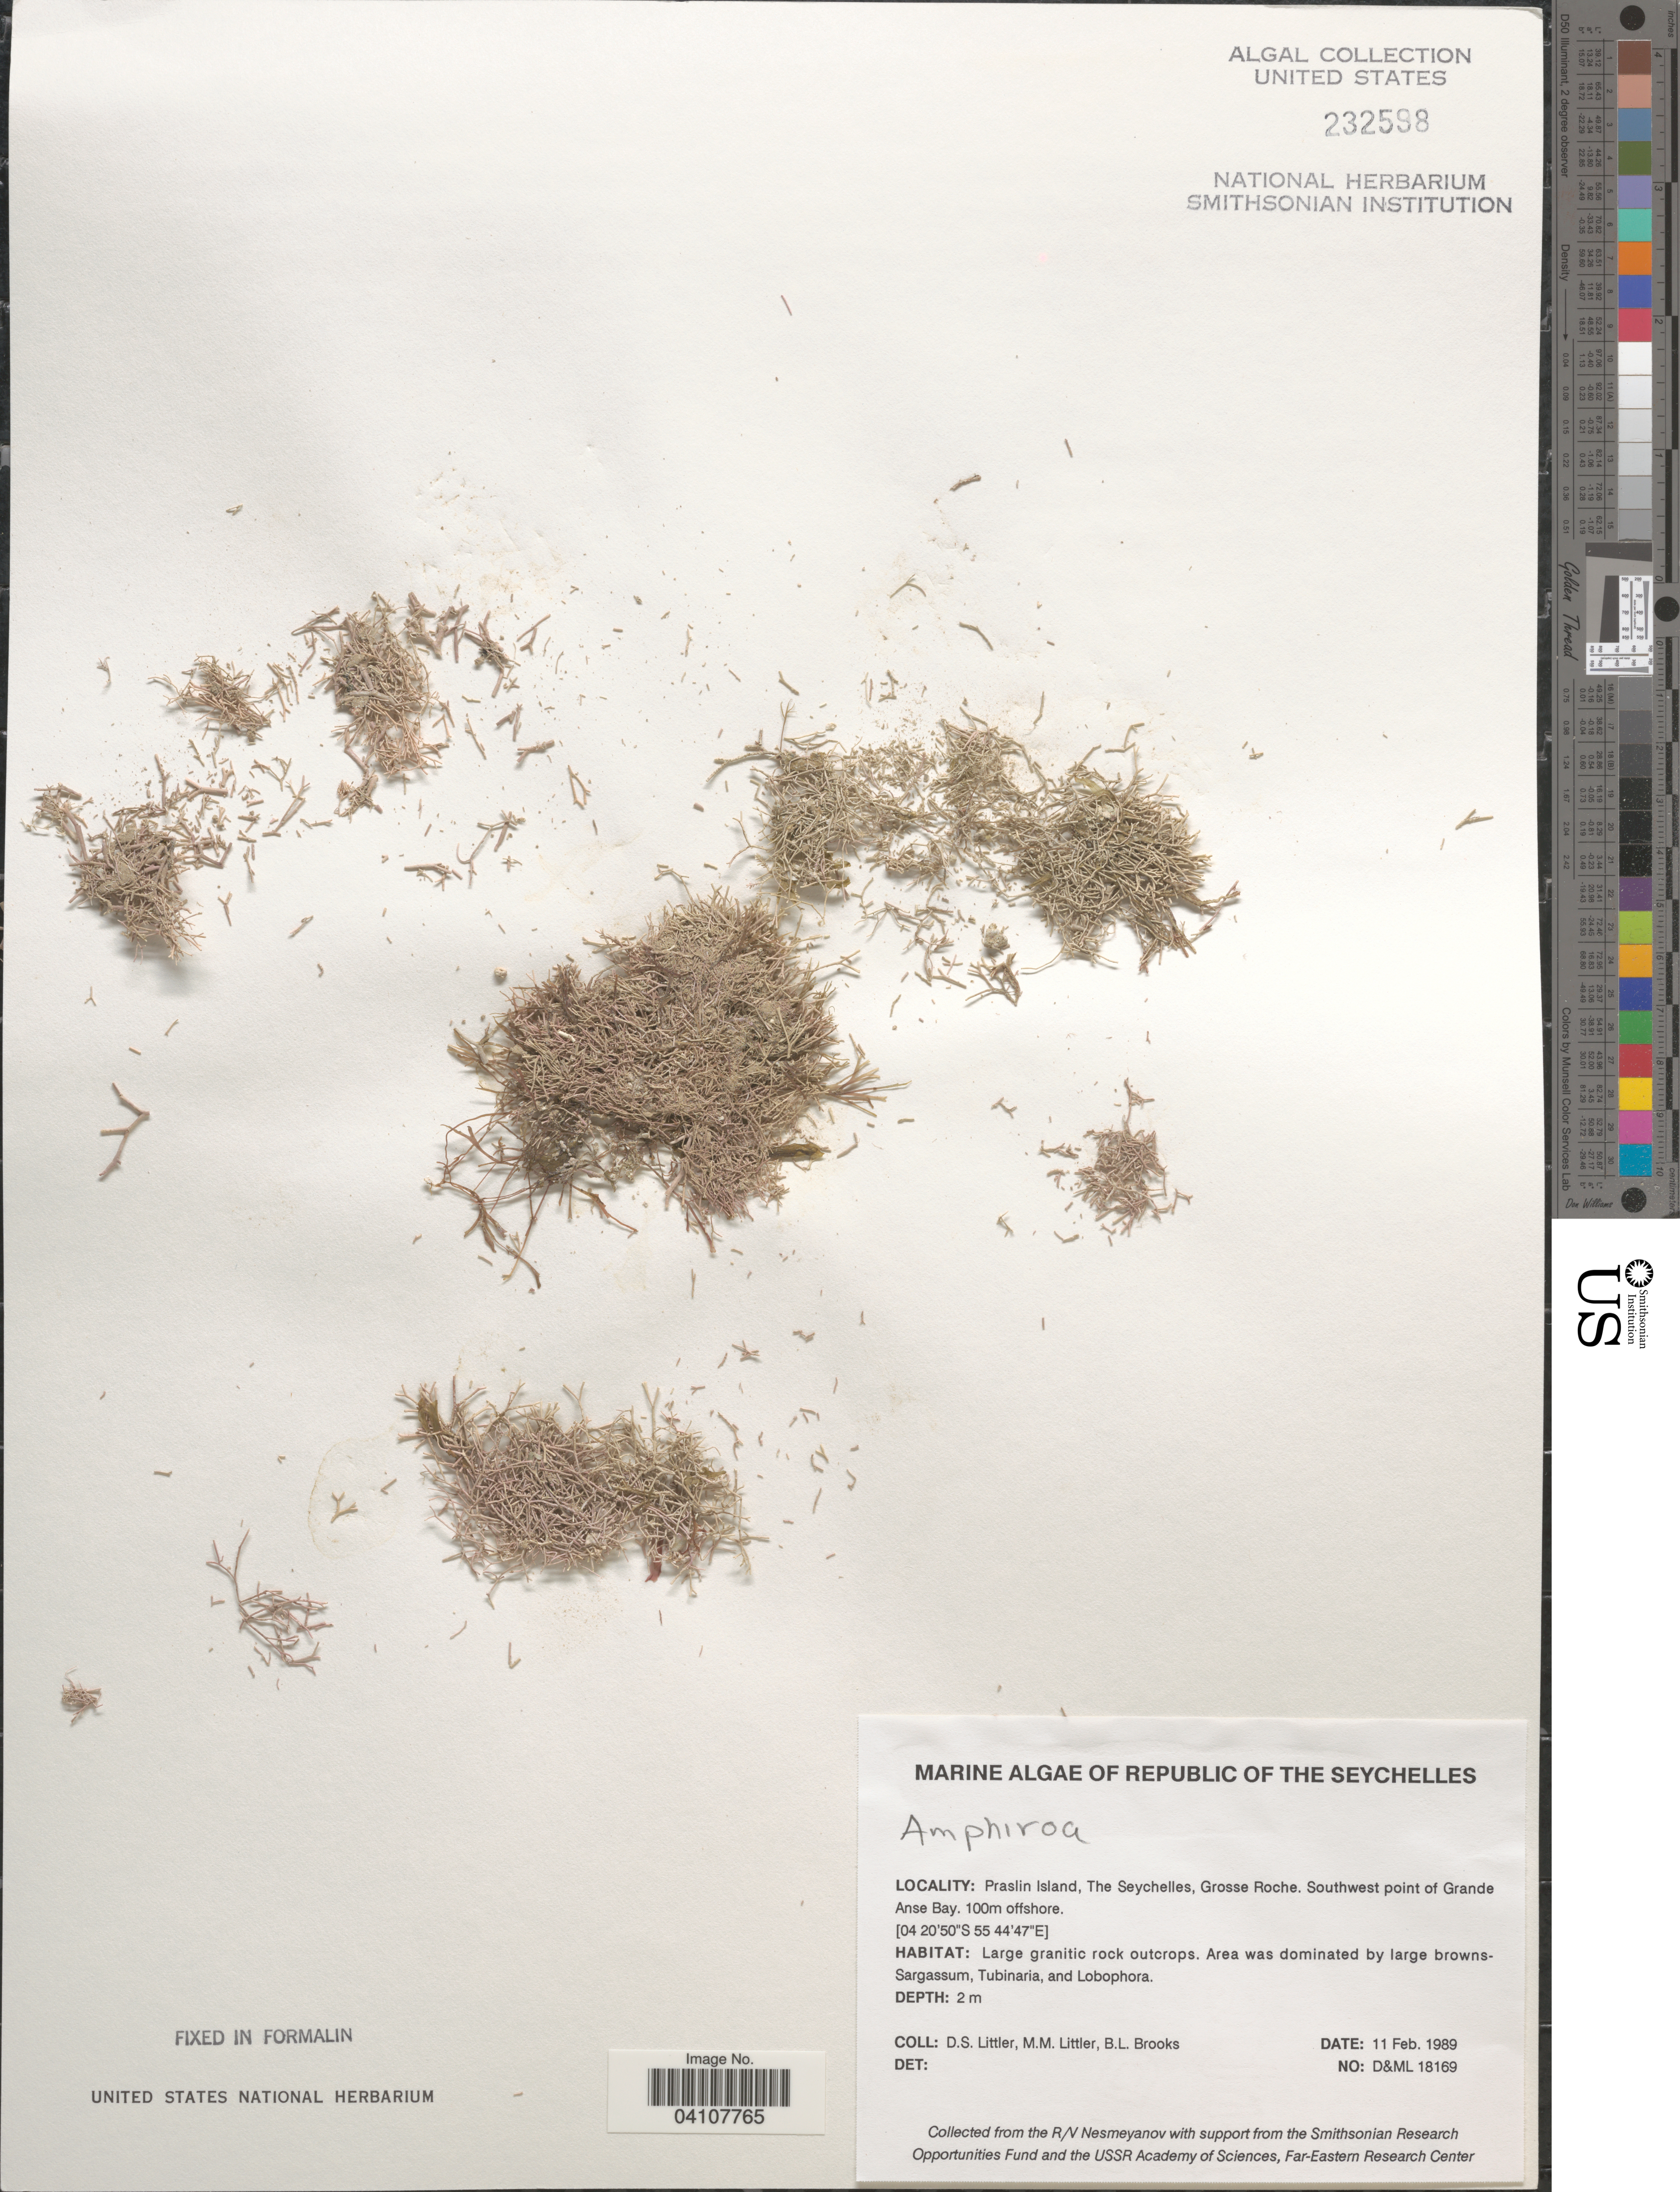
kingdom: Plantae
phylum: Rhodophyta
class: Florideophyceae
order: Corallinales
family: Lithophyllaceae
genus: Amphiroa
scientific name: Amphiroa sp.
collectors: D. S. Littler & B. Brooks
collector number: D&ML18169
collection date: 1989-02-11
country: Seychelles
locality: Republic of the Seychelles. Praslin Island, Grosse Roche. Southwest point of Grande Anse Bay. 100m offshore.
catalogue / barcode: US 232598